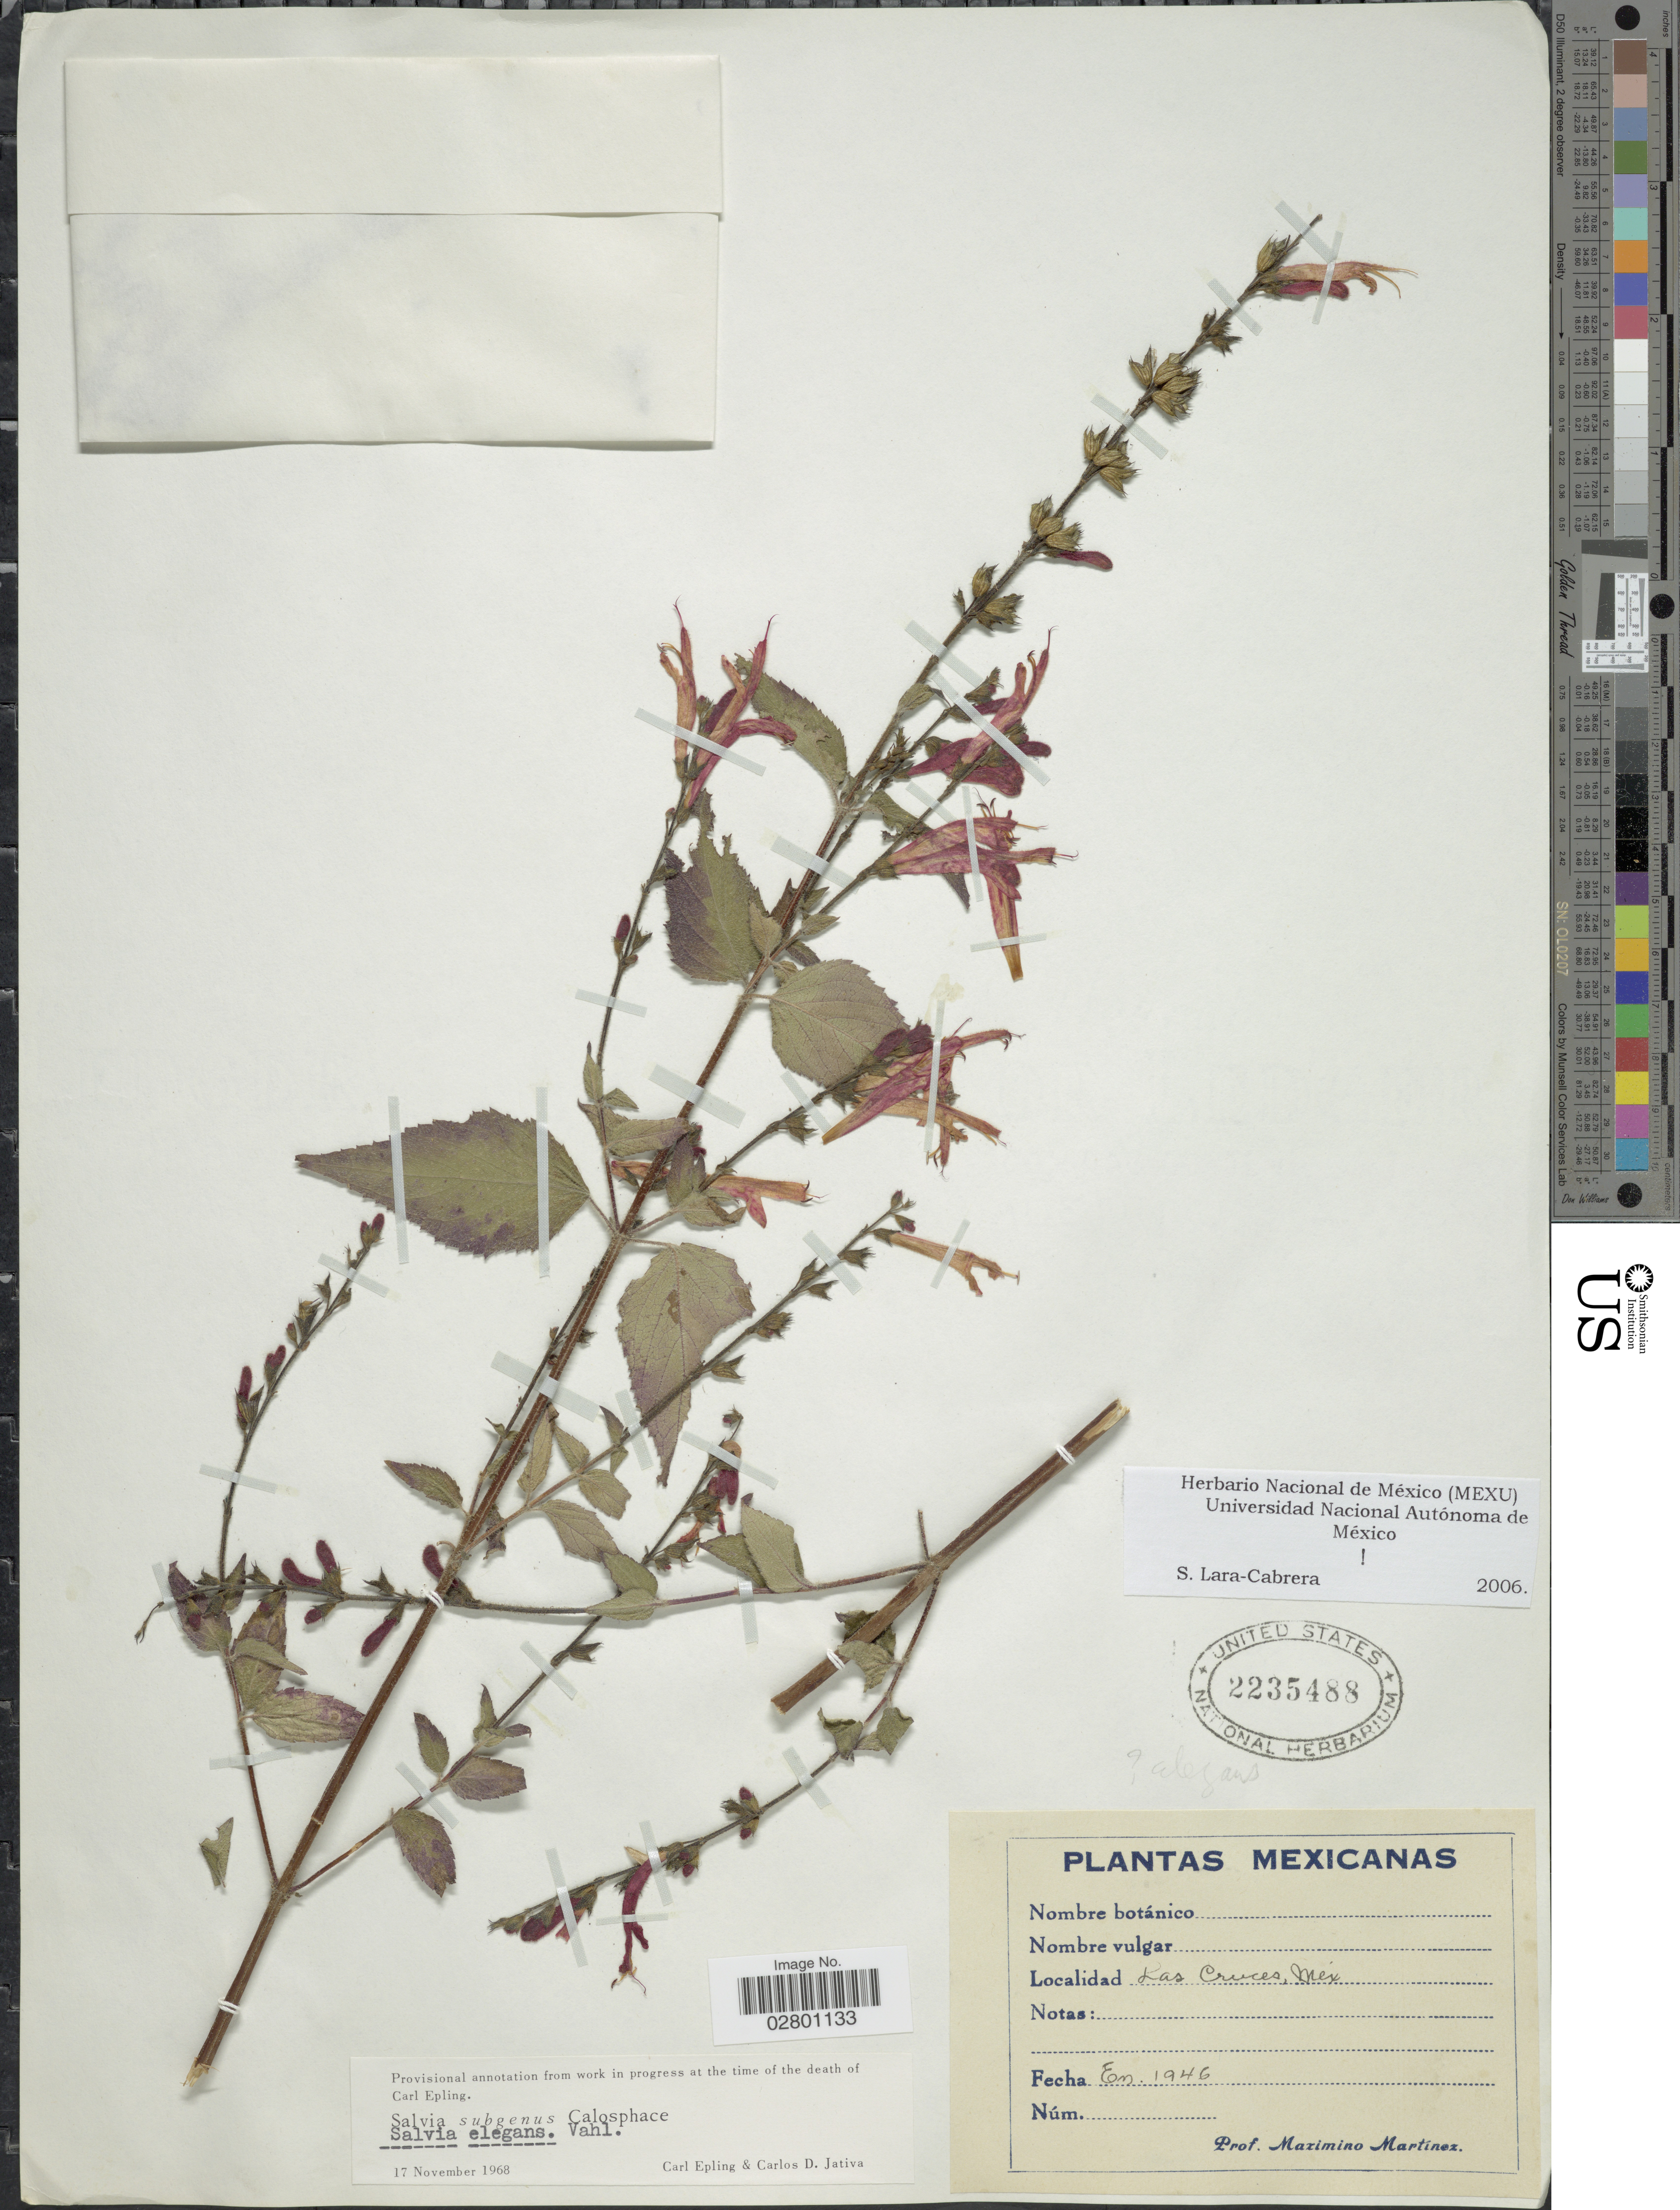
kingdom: Plantae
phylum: Tracheophyta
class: Magnoliopsida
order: Lamiales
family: Lamiaceae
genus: Salvia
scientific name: Salvia elegans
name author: Vahl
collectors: M. Martínez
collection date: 1946-01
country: Mexico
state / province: México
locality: Mexicanas. Las Cruces.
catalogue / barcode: US 2235488